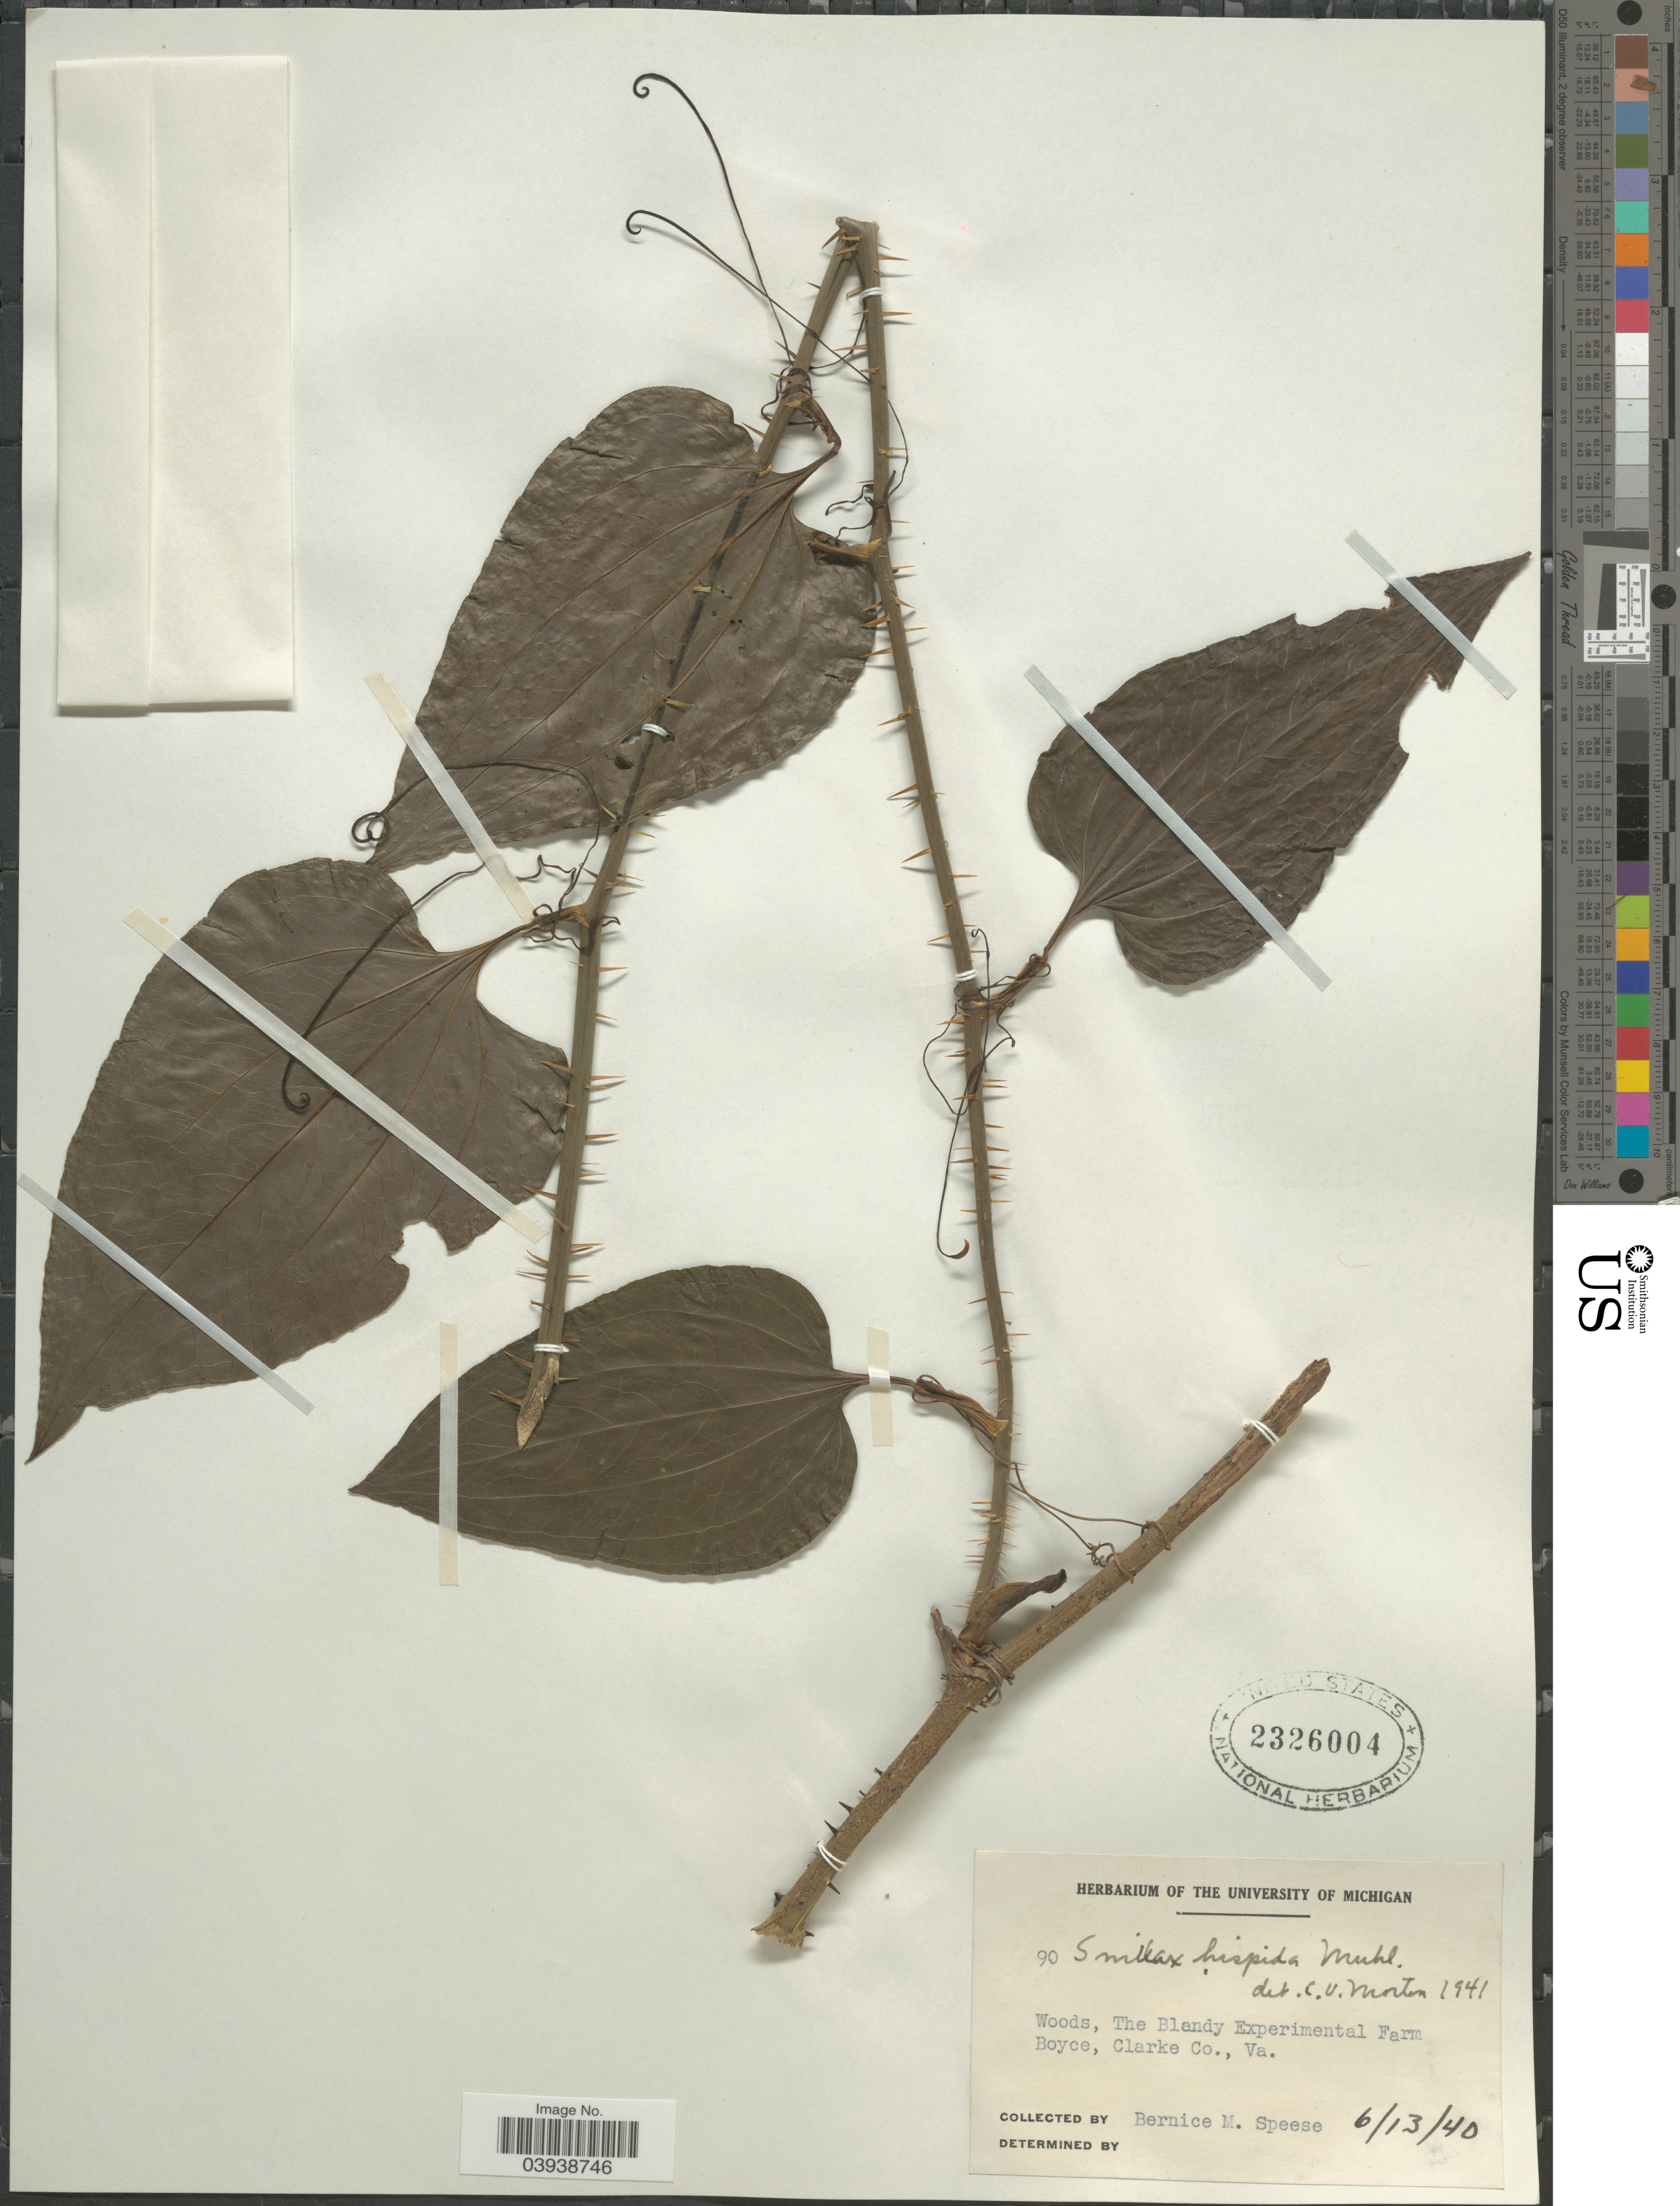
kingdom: Plantae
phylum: Tracheophyta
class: Liliopsida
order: Liliales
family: Smilacaceae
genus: Smilax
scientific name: Smilax hispida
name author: Raf.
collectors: B. Speese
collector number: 90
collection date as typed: Transcribed d/m/y: 13/6/40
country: United States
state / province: Virginia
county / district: Clarke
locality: The Experimental Farm Boyce, Clarke Co.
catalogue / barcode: US 2326004